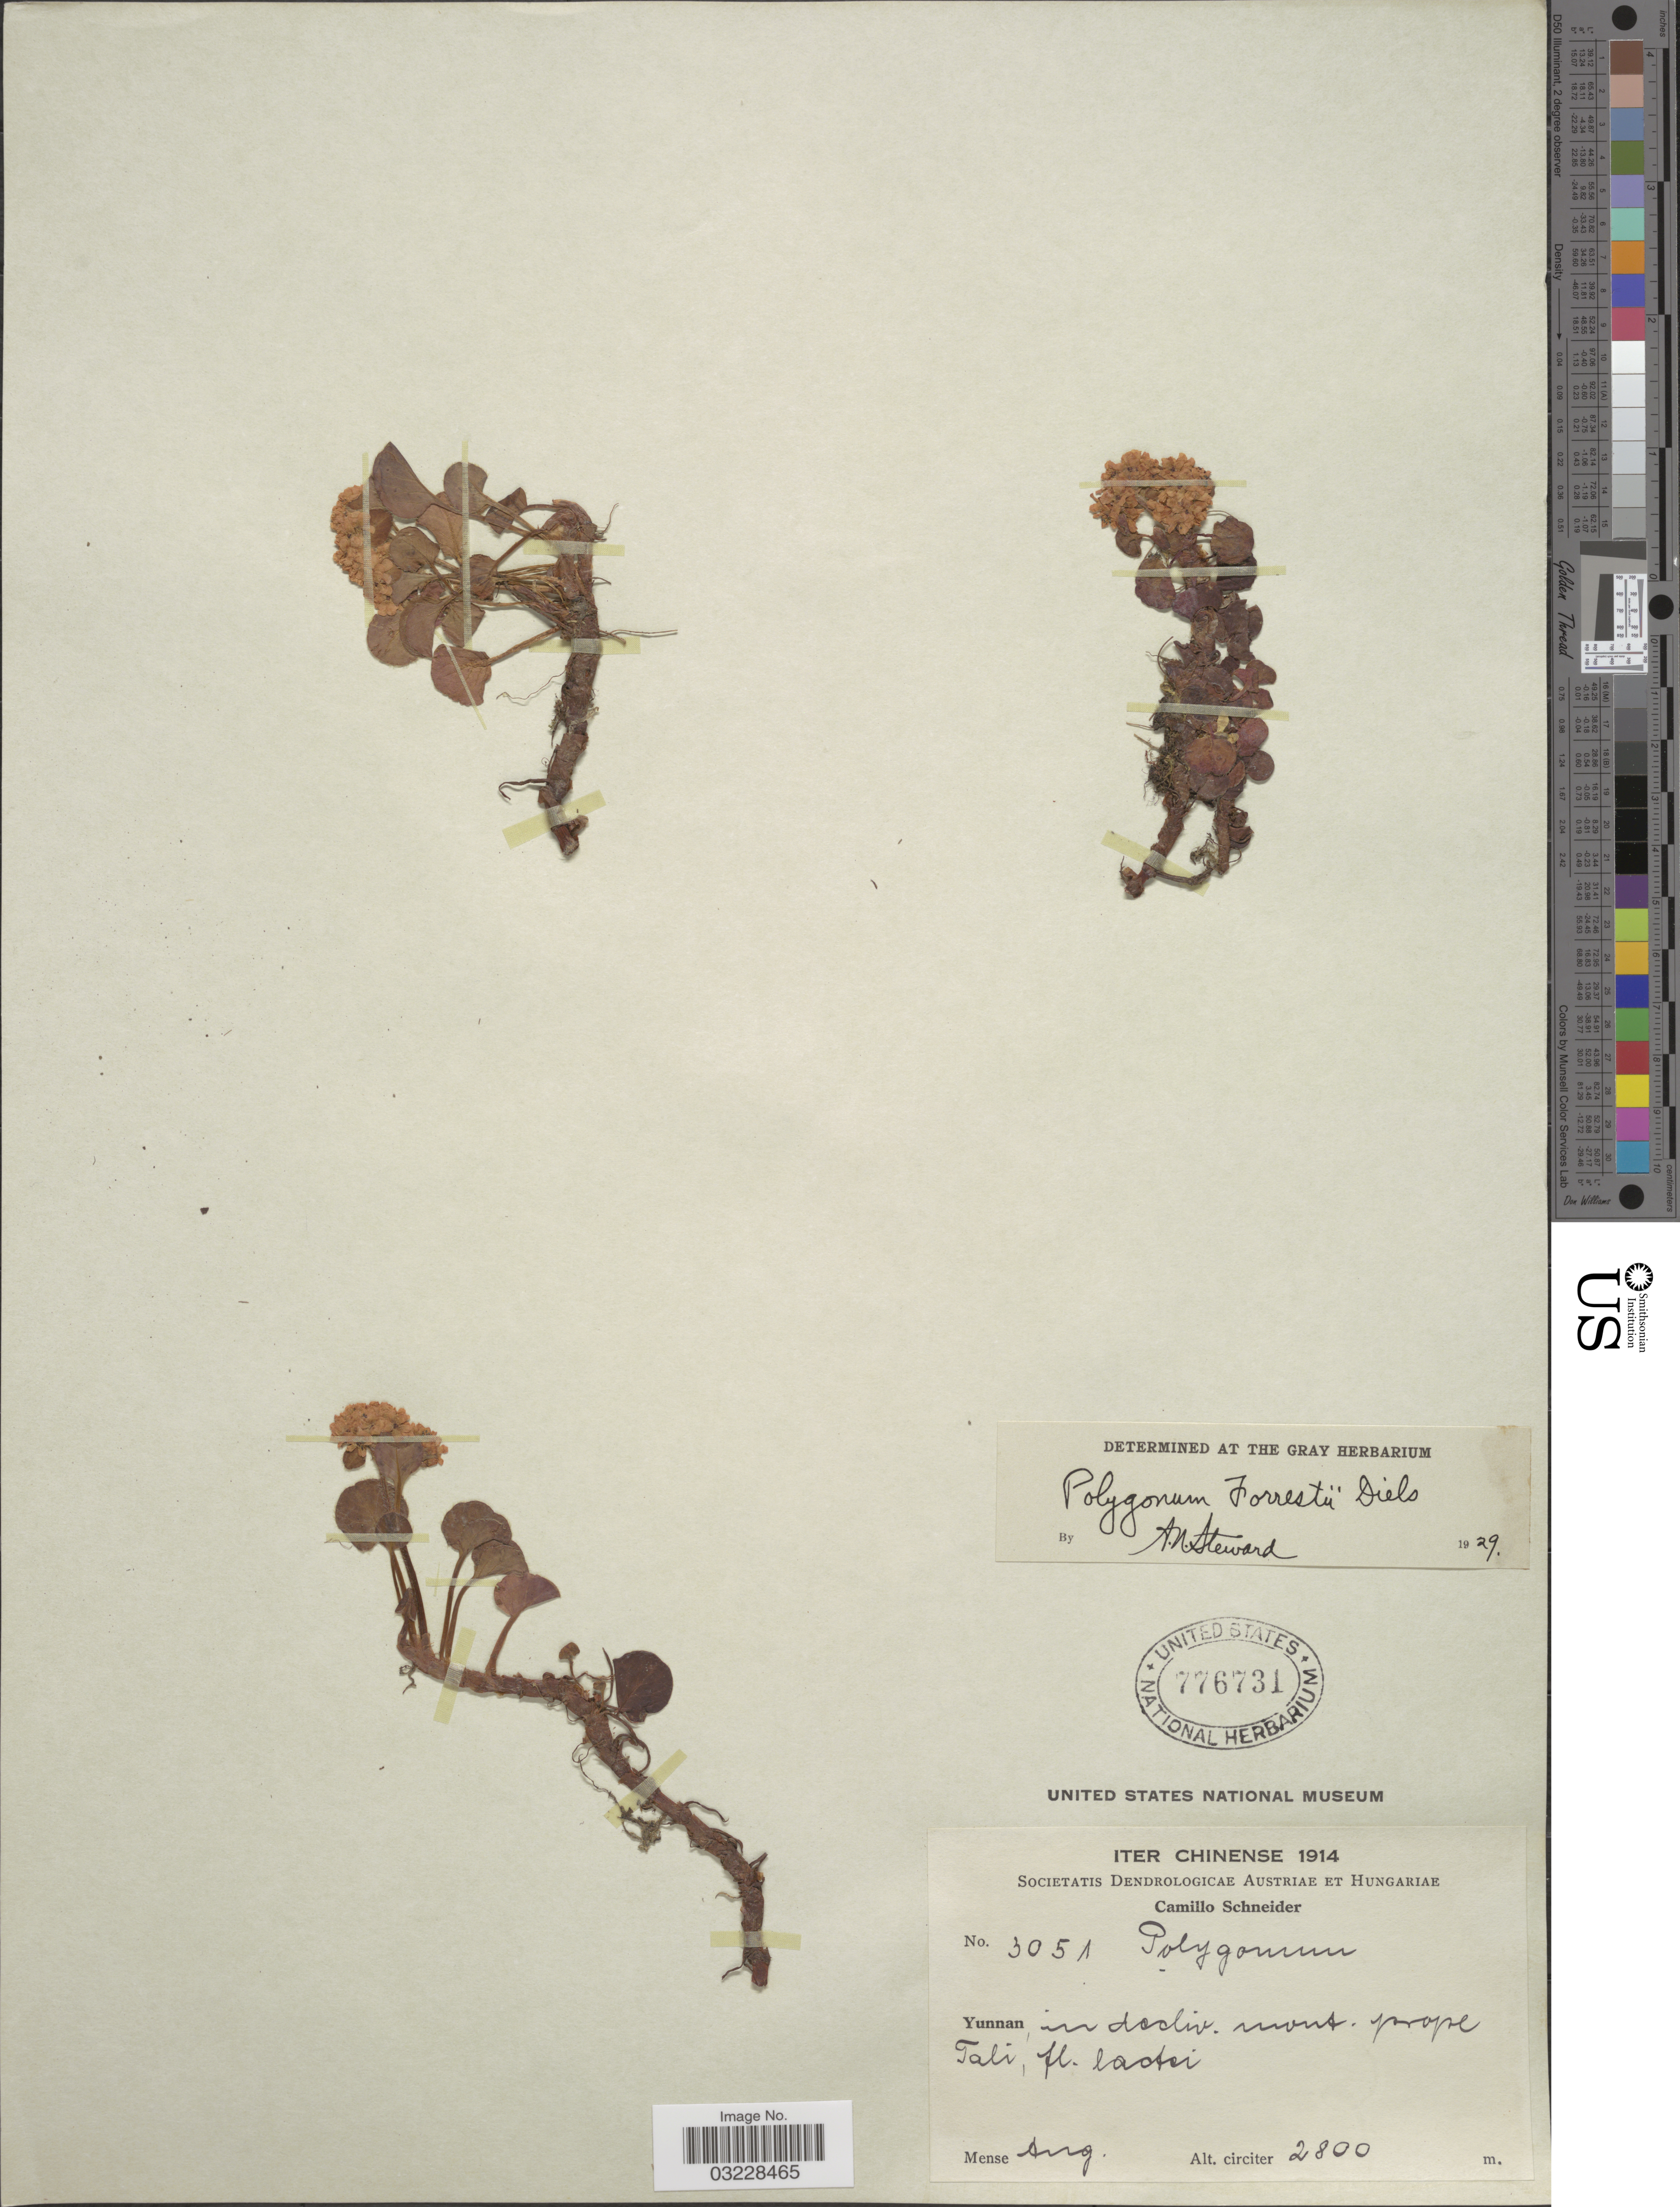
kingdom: Plantae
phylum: Tracheophyta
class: Magnoliopsida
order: Caryophyllales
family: Polygonaceae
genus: Koenigia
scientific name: Koenigia forrestii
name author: (Diels) T.M. Schust. & Měsíček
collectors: C. K. Schneider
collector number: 3051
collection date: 1914-08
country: China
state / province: Yunnan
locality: Yunnan, in decliv. mont. prope Tali.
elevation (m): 2800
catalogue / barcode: US 776731